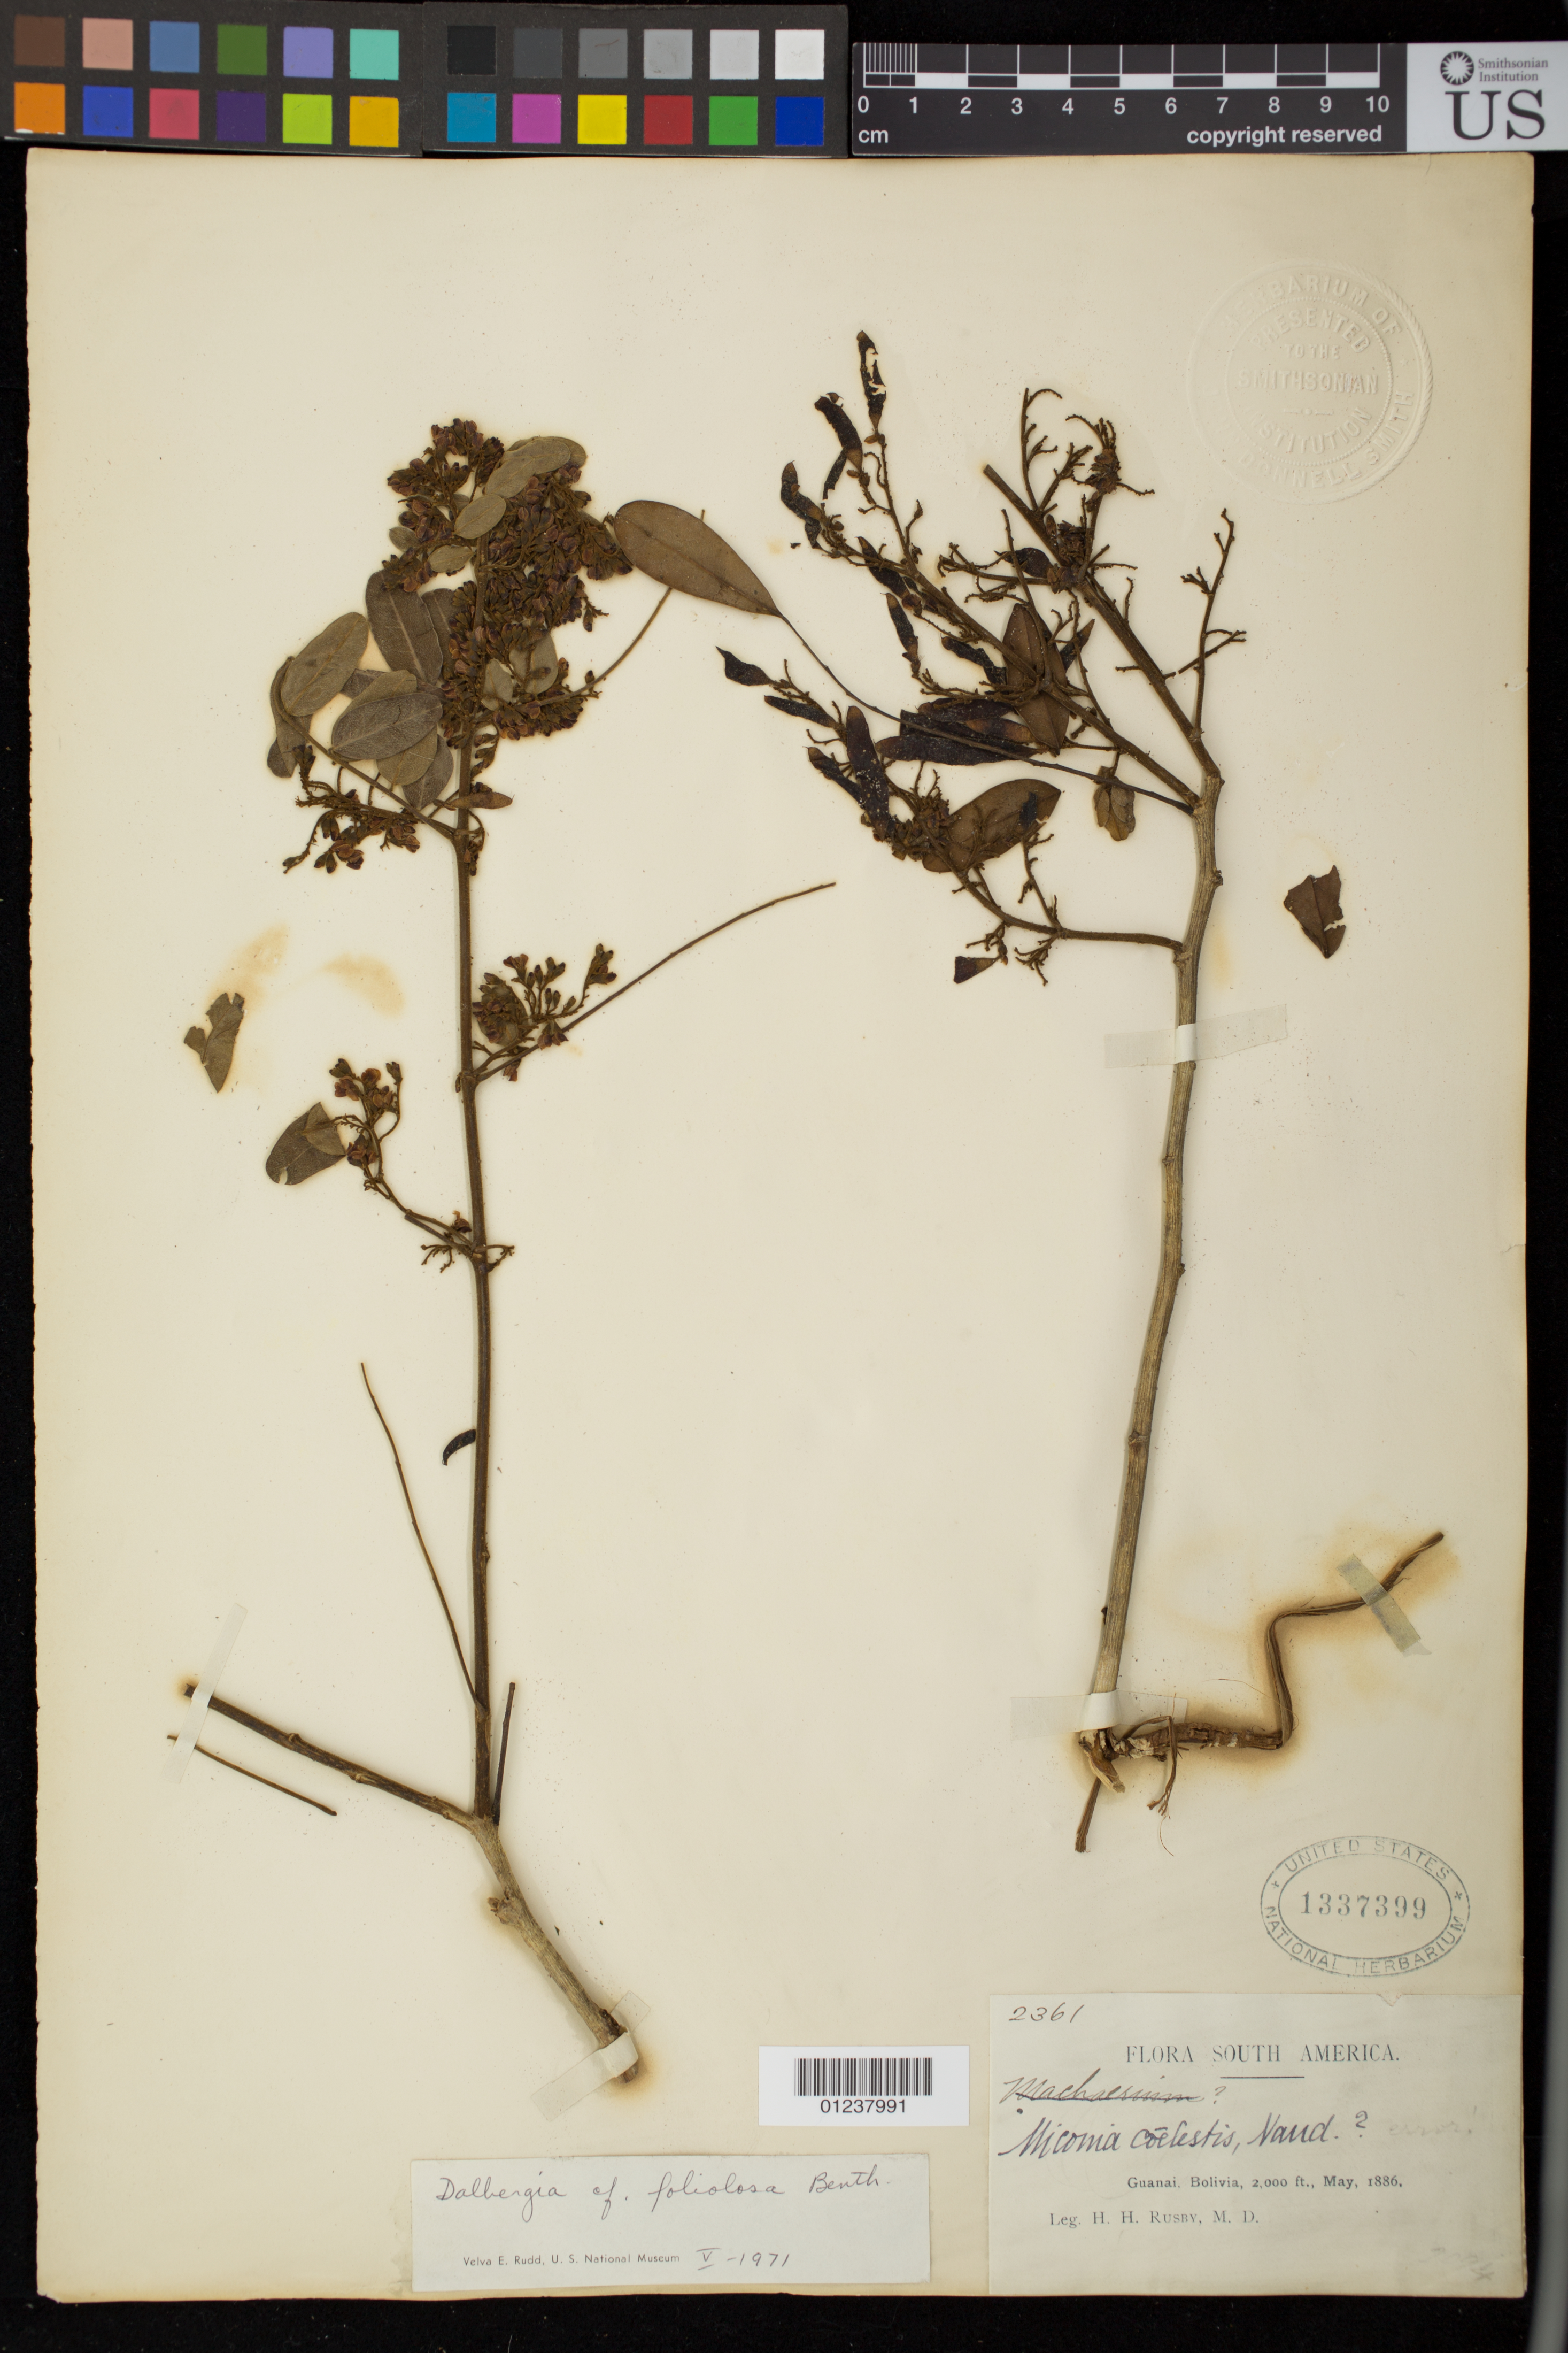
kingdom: Plantae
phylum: Tracheophyta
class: Magnoliopsida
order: Fabales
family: Fabaceae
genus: Dalbergia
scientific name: Dalbergia foliosa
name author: (Benth.) A.M. Carvalho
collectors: H. H. Rusby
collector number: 2361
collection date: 1886-05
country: Bolivia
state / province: La Páz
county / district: Larecaja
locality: Guanay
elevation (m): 610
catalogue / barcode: US 1337399